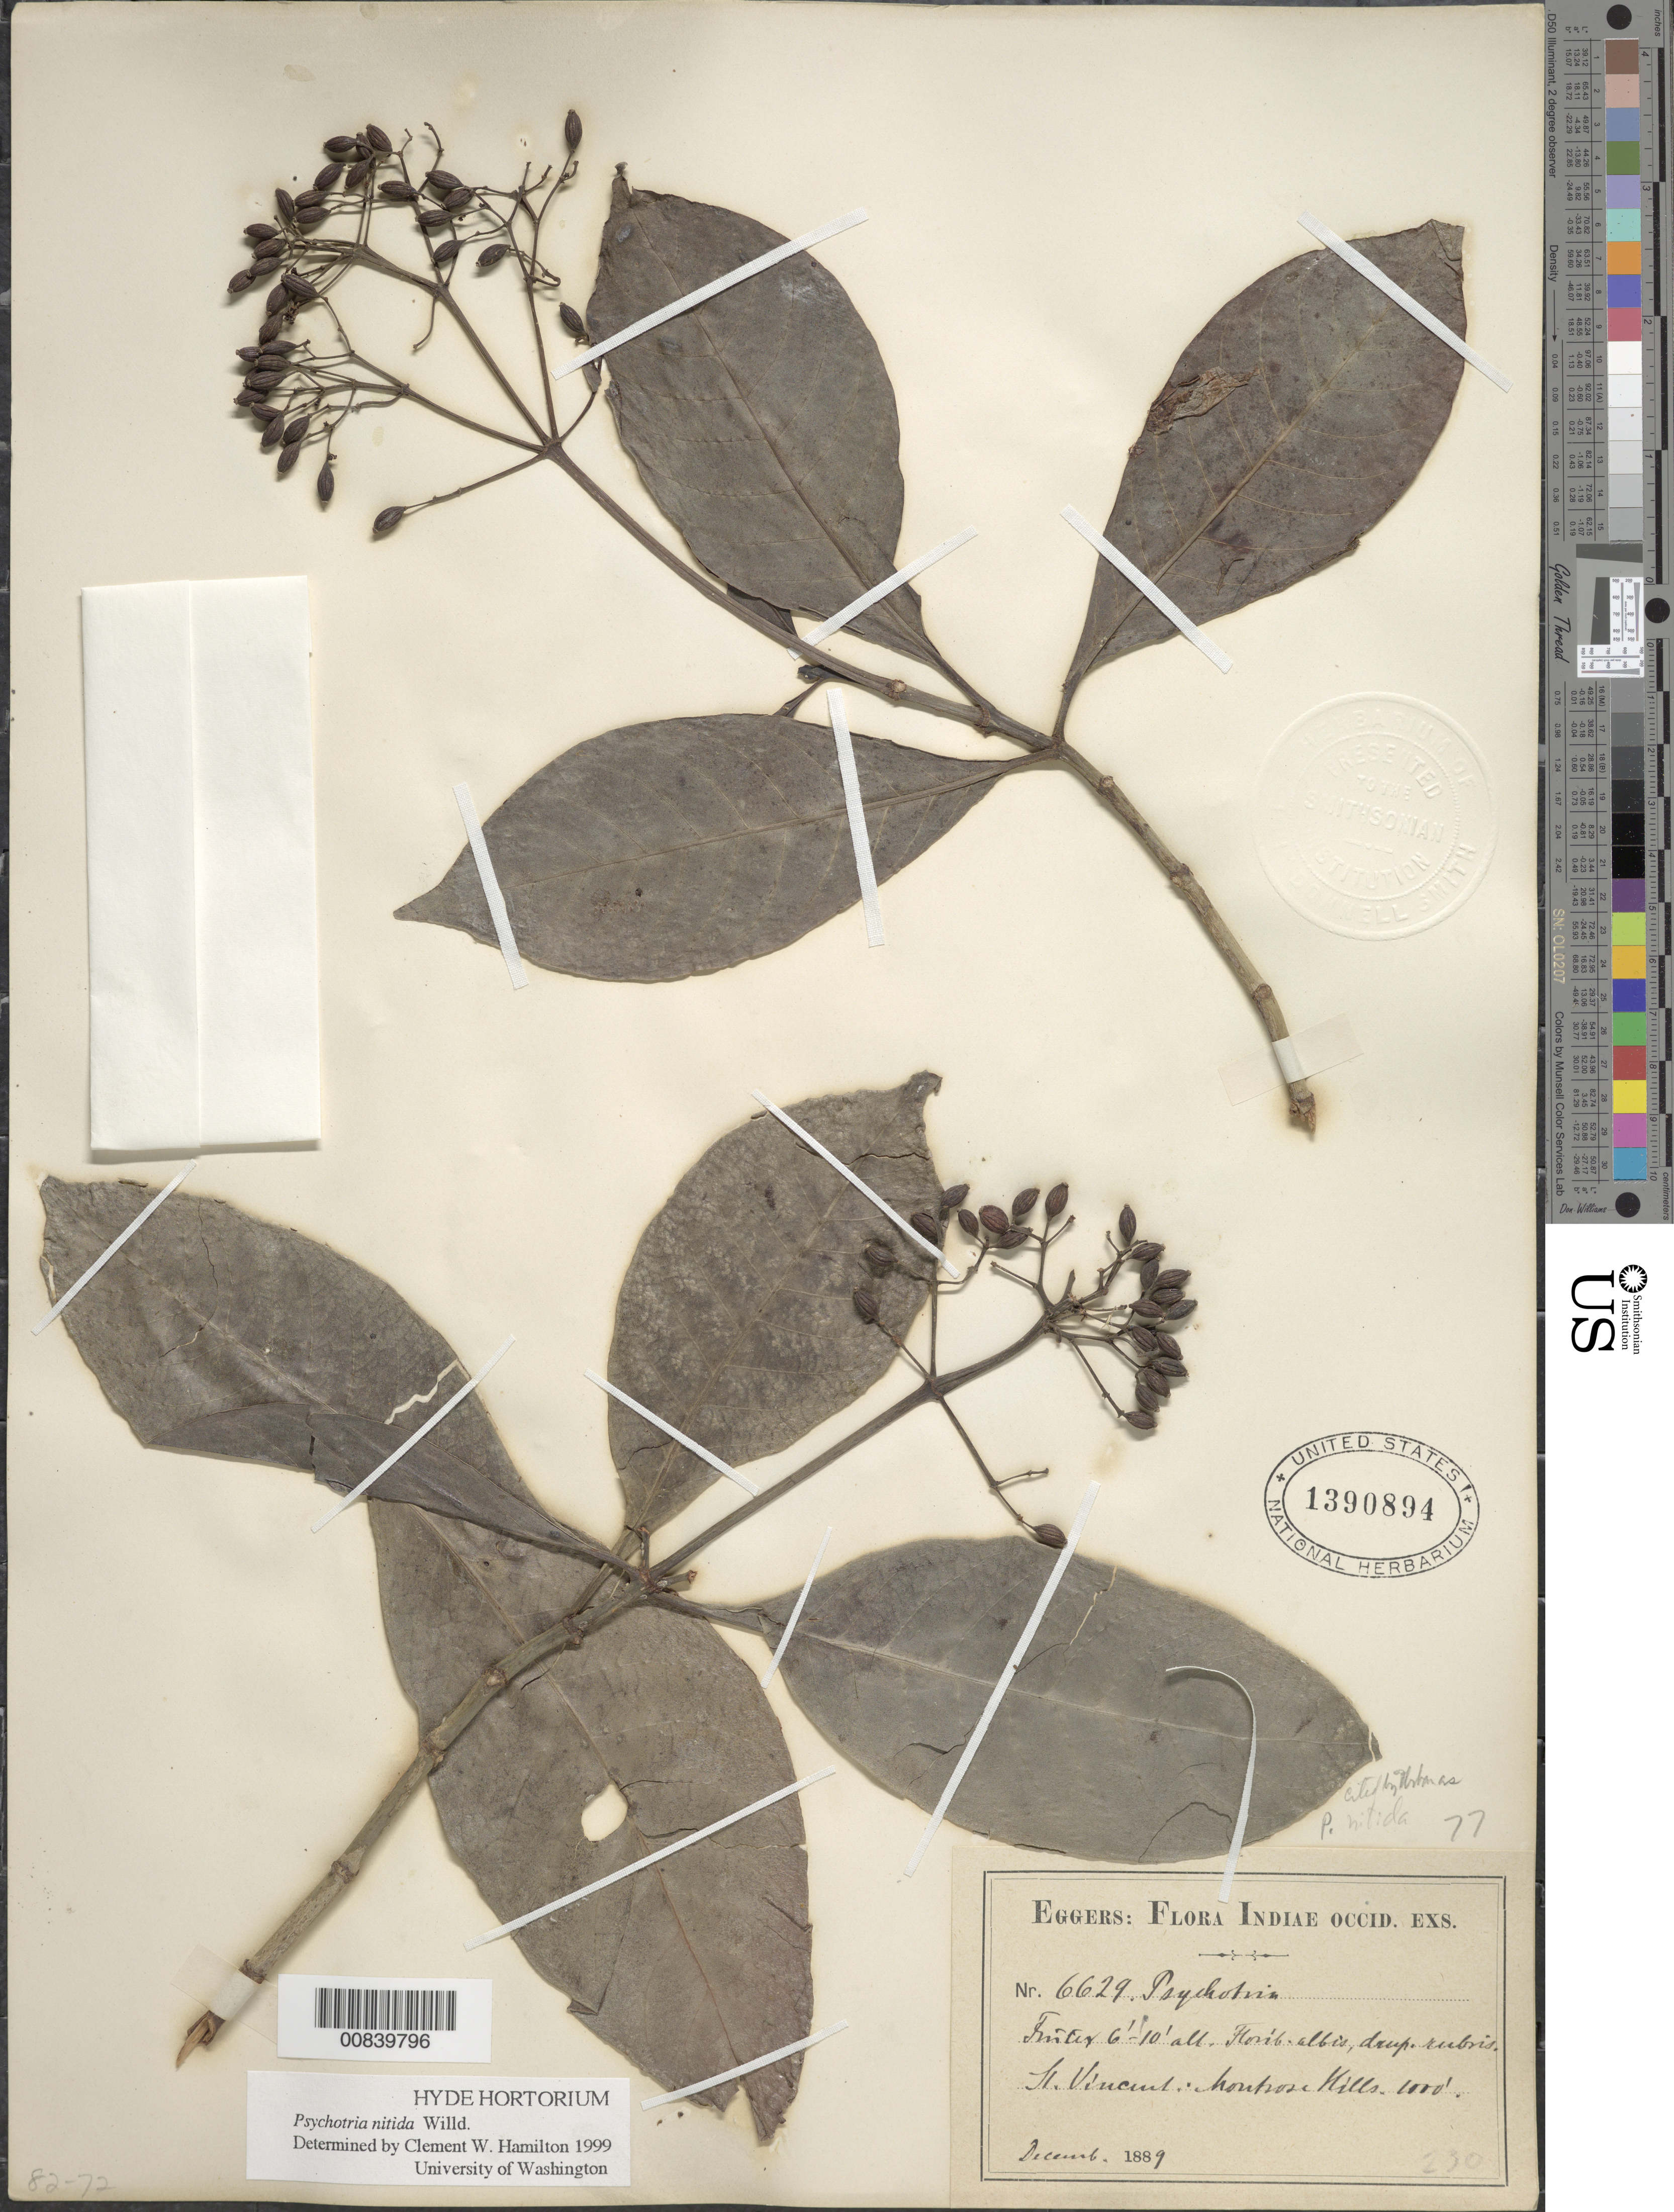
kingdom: Plantae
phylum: Tracheophyta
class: Magnoliopsida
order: Gentianales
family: Rubiaceae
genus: Psychotria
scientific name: Psychotria mapourioides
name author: DC.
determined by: Hamilton, C. W.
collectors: H. F. A. von Eggers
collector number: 6629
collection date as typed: Dec 1889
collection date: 1889-12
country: St. Vincent - Grenadines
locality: Houtrose Hills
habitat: Hills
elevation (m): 305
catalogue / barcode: US 1390894